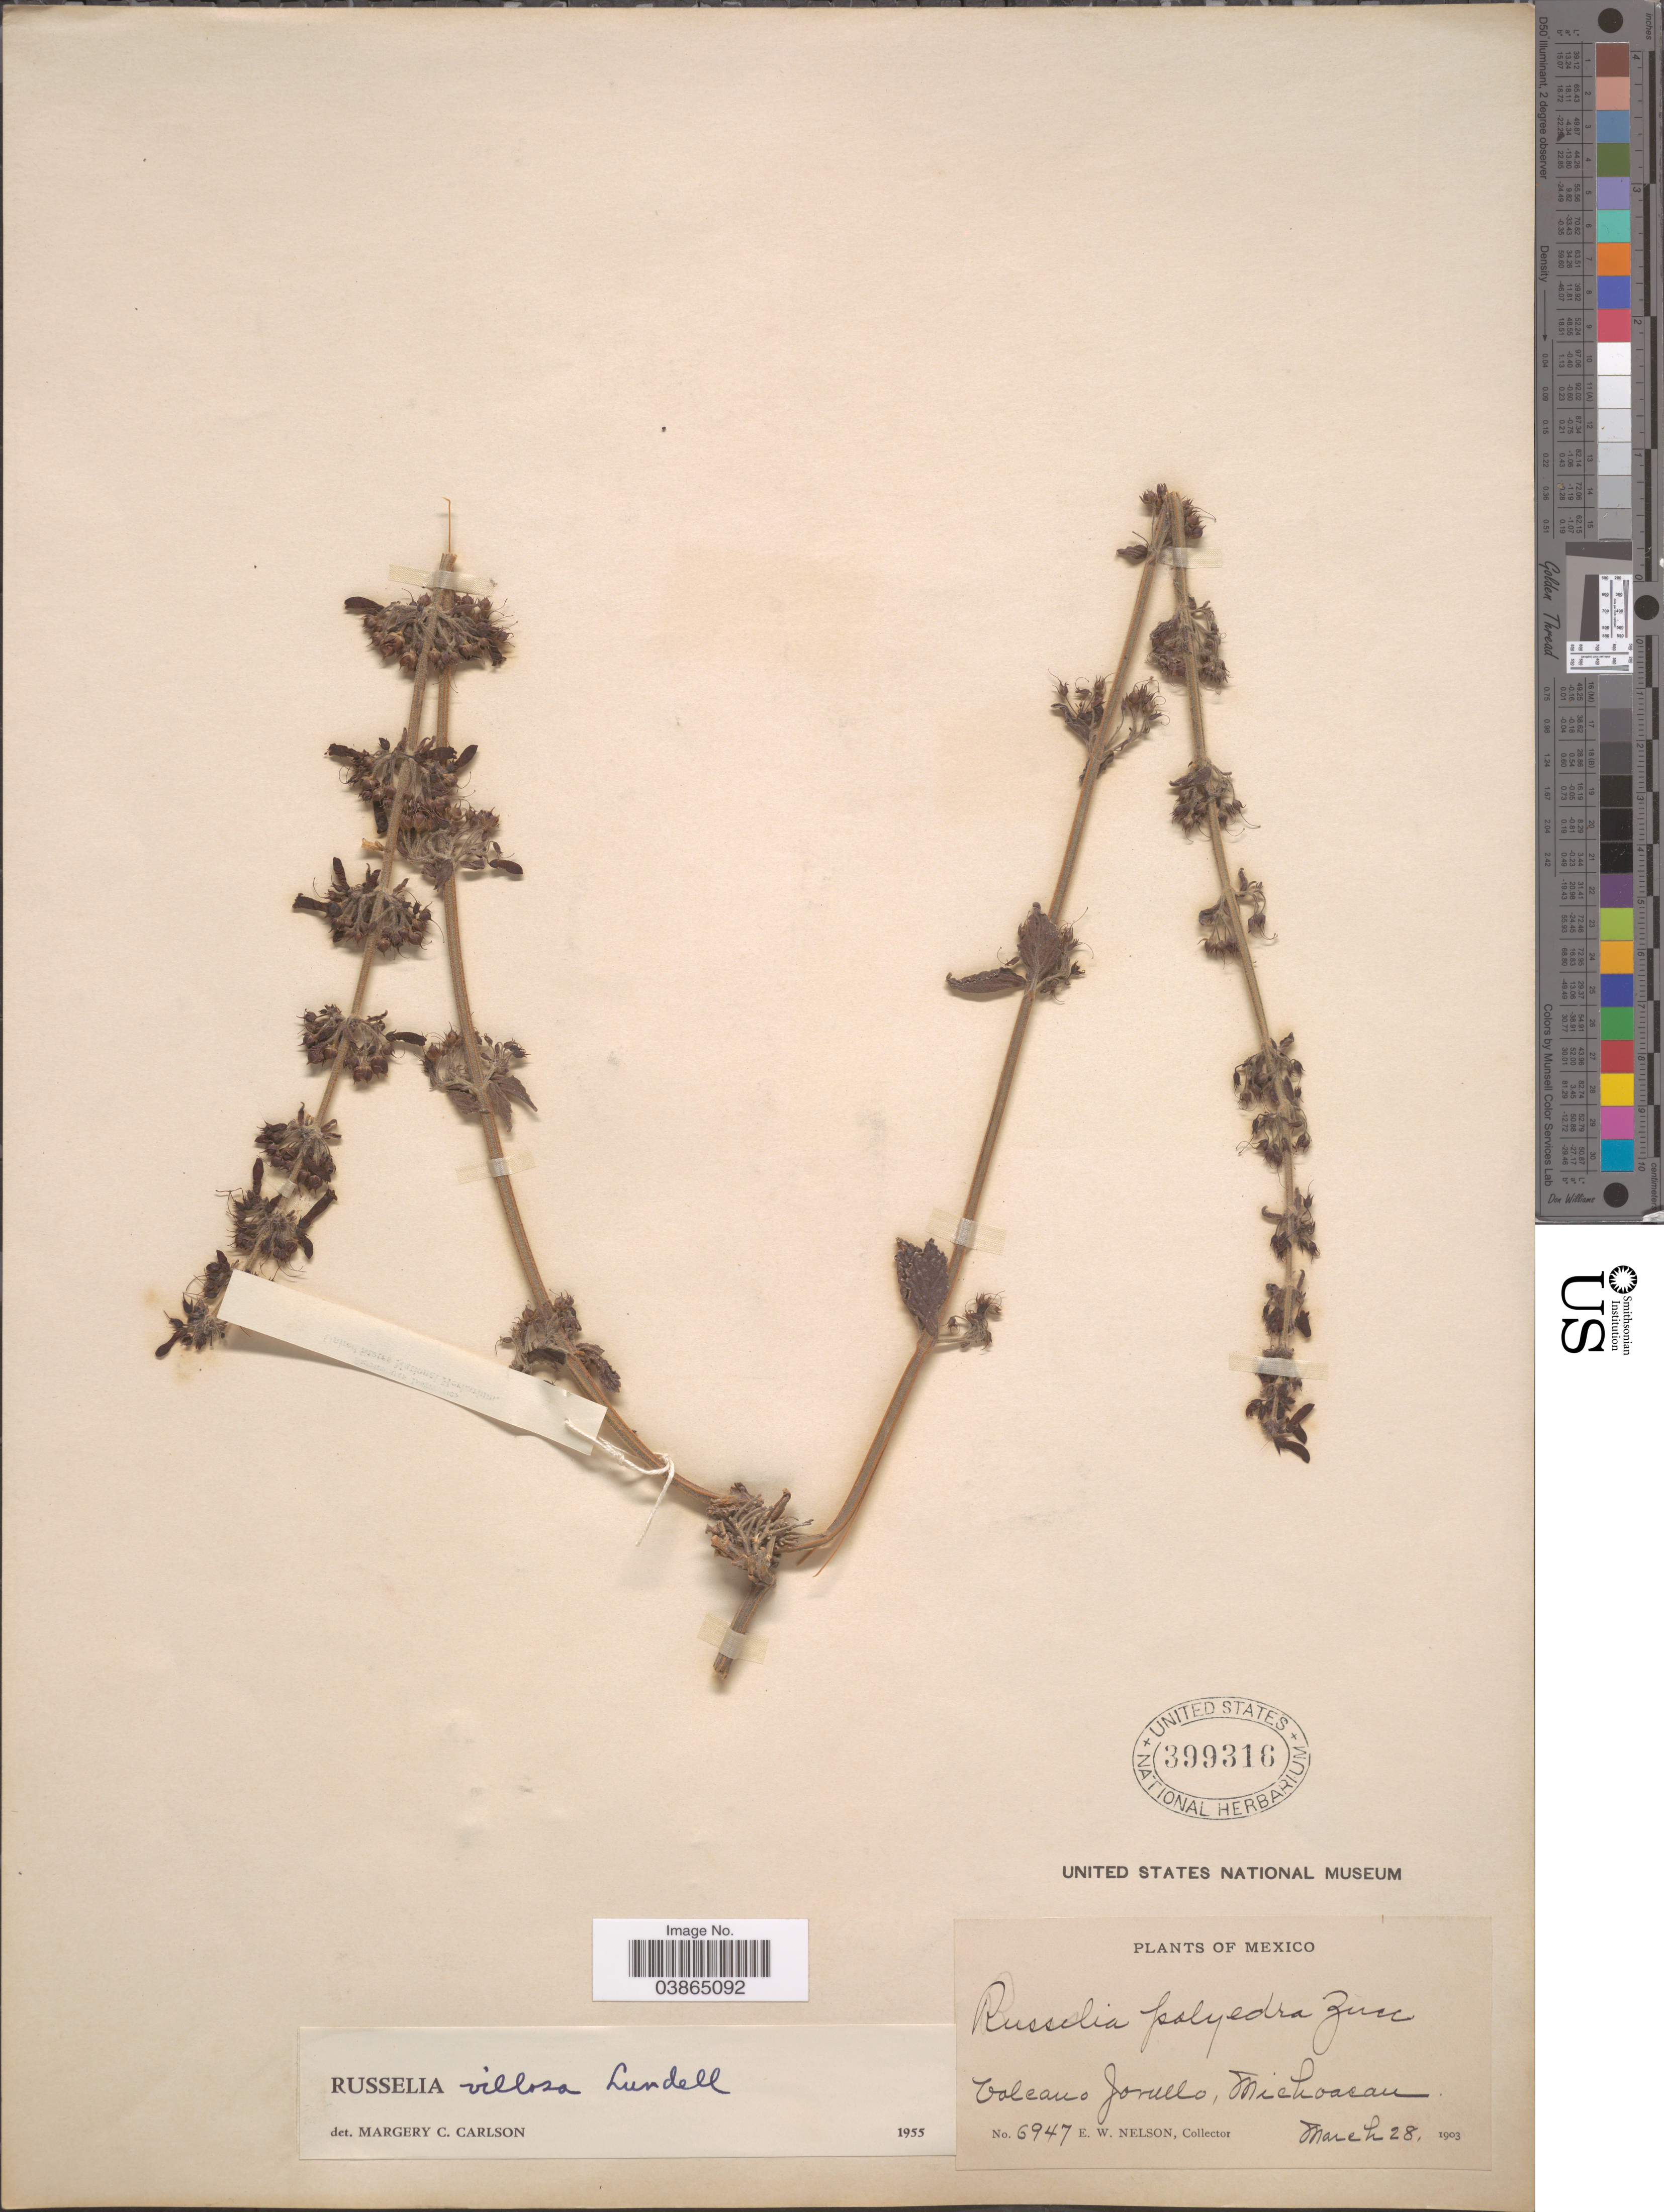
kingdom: Plantae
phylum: Tracheophyta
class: Magnoliopsida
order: Lamiales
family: Plantaginaceae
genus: Russelia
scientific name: Russelia villosa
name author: Lundell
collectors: E. W. Nelson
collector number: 6947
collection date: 1903-03-28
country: Mexico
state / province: Michoacán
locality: Volcano Jorullo, Michoacan.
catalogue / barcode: US 399316